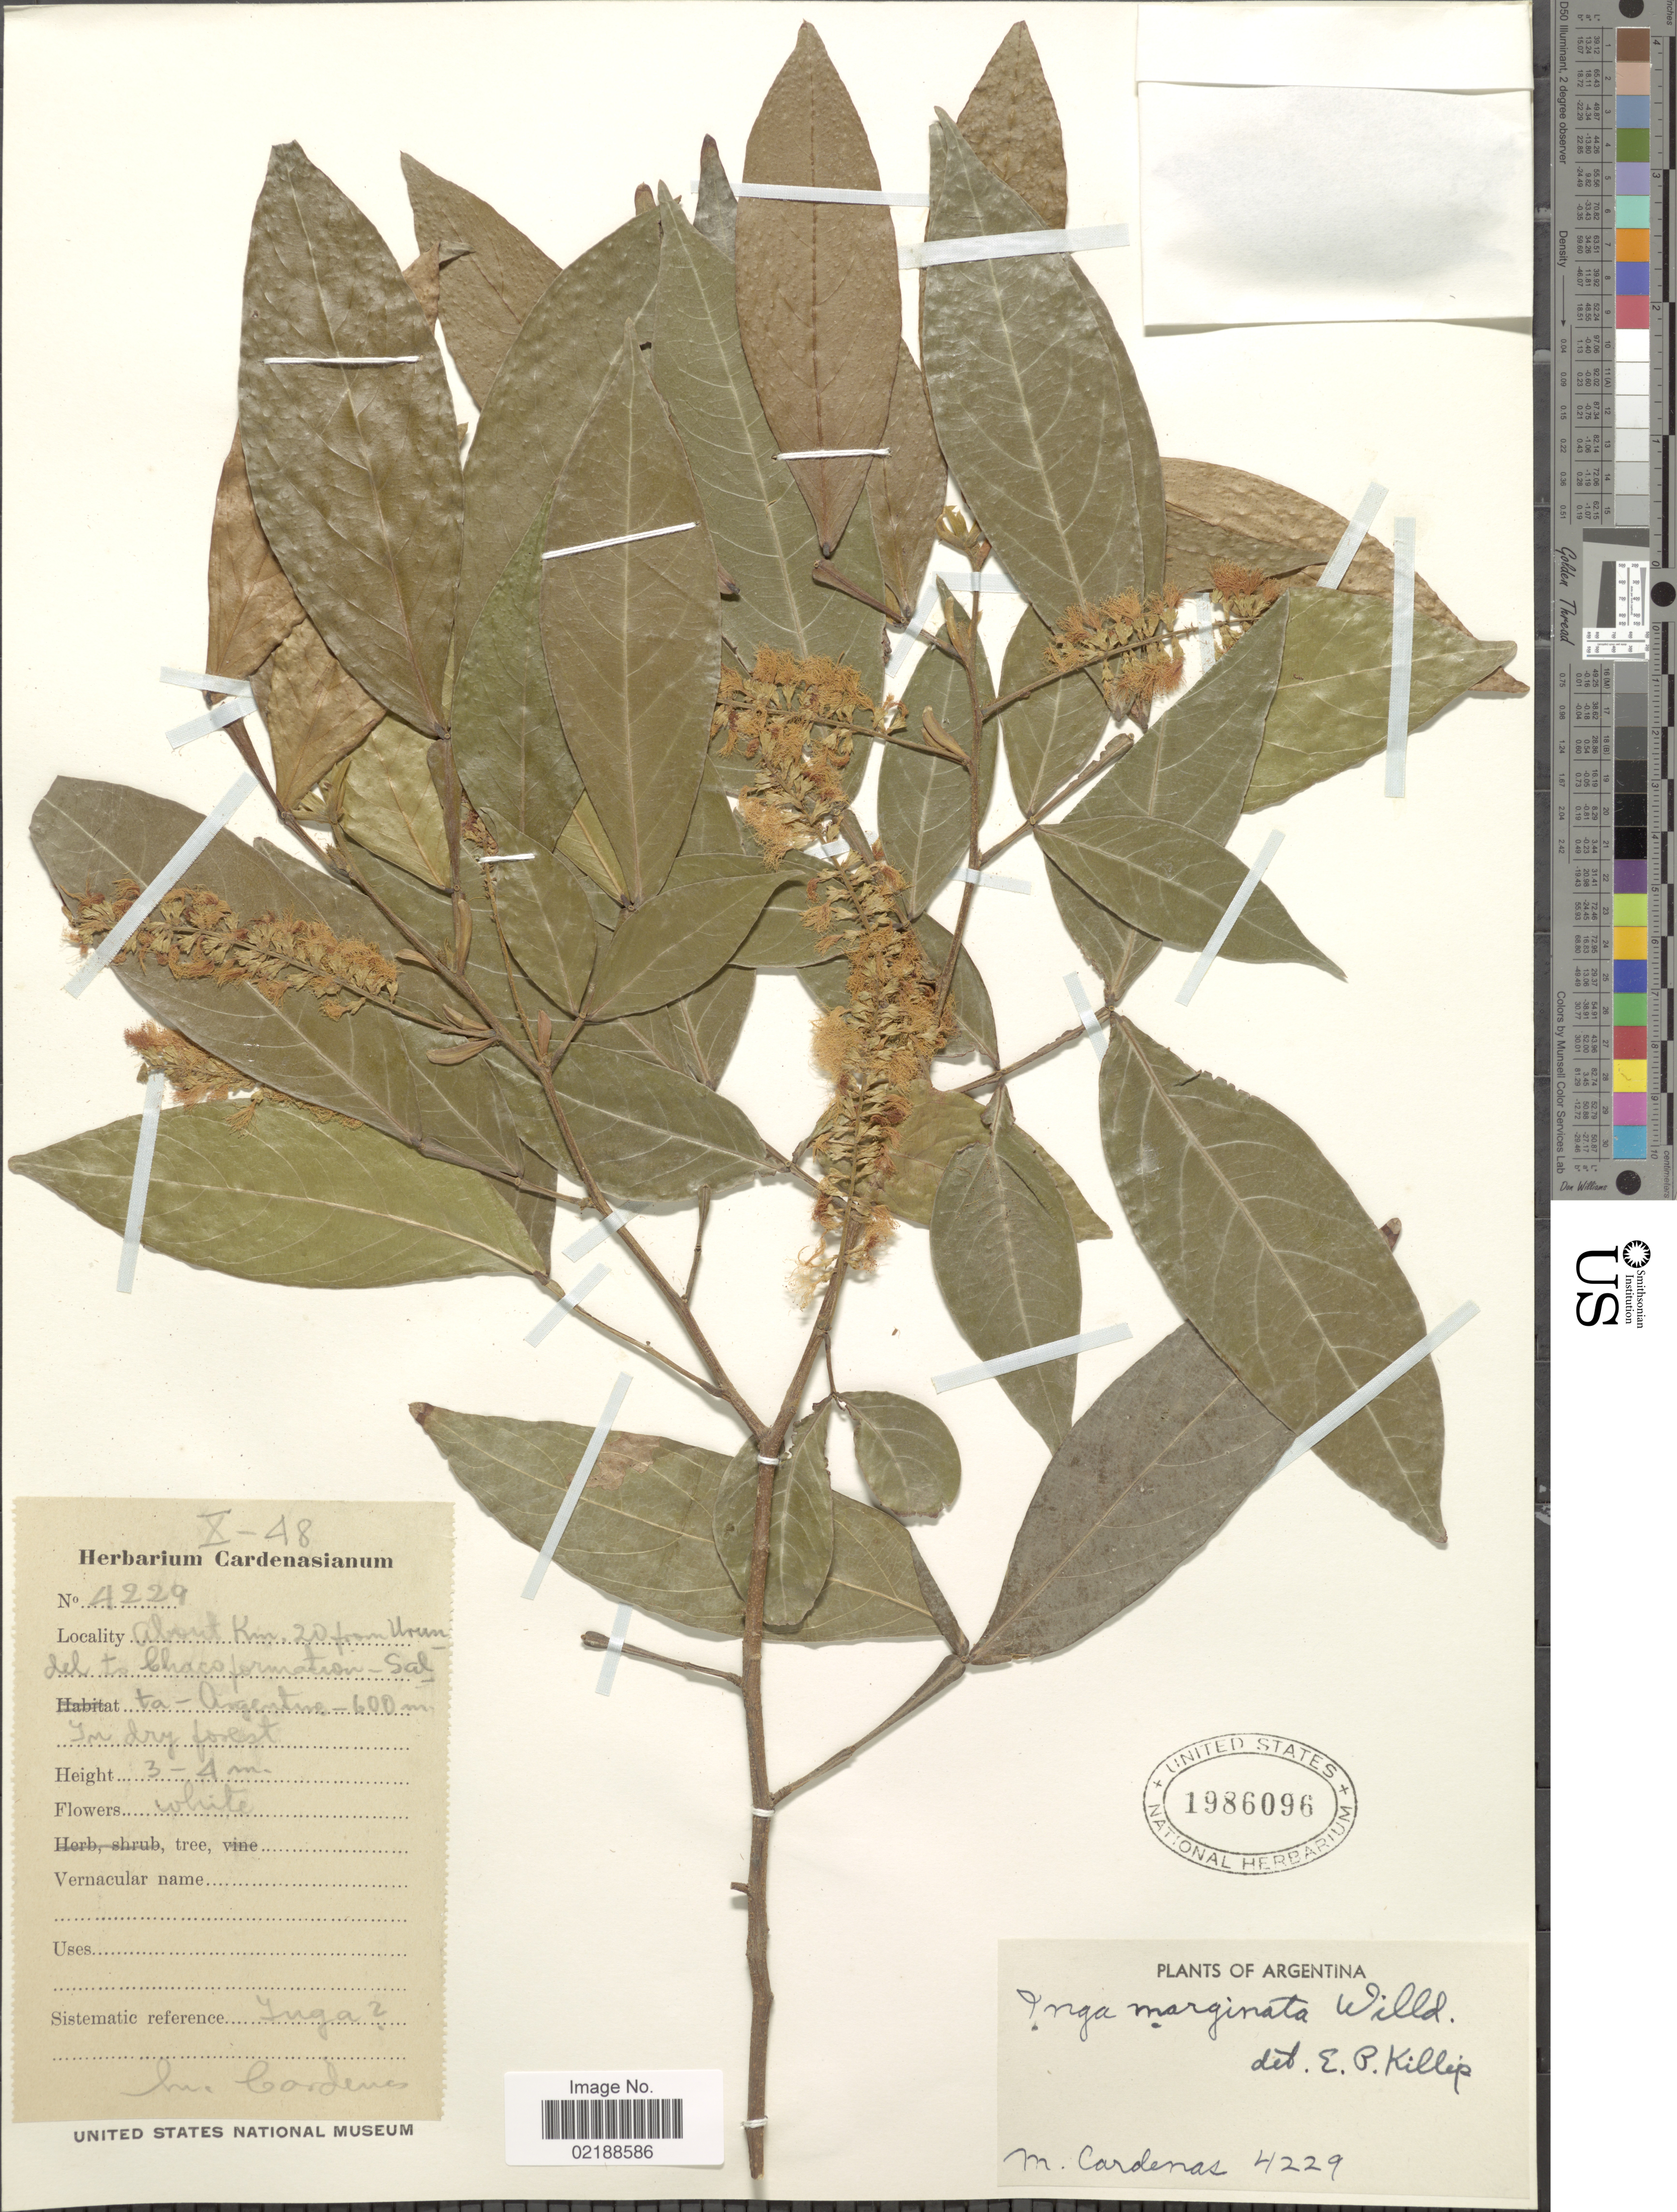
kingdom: Plantae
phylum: Tracheophyta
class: Magnoliopsida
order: Fabales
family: Fabaceae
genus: Inga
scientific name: Inga marginata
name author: Willd.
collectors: M. Cárdenas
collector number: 4229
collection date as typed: Transcribed d/m/y: /10/48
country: Argentina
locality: About Km, 20 from Urundel to Chaco formation, Saltra. In dry forest.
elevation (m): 600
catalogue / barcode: US 1986096